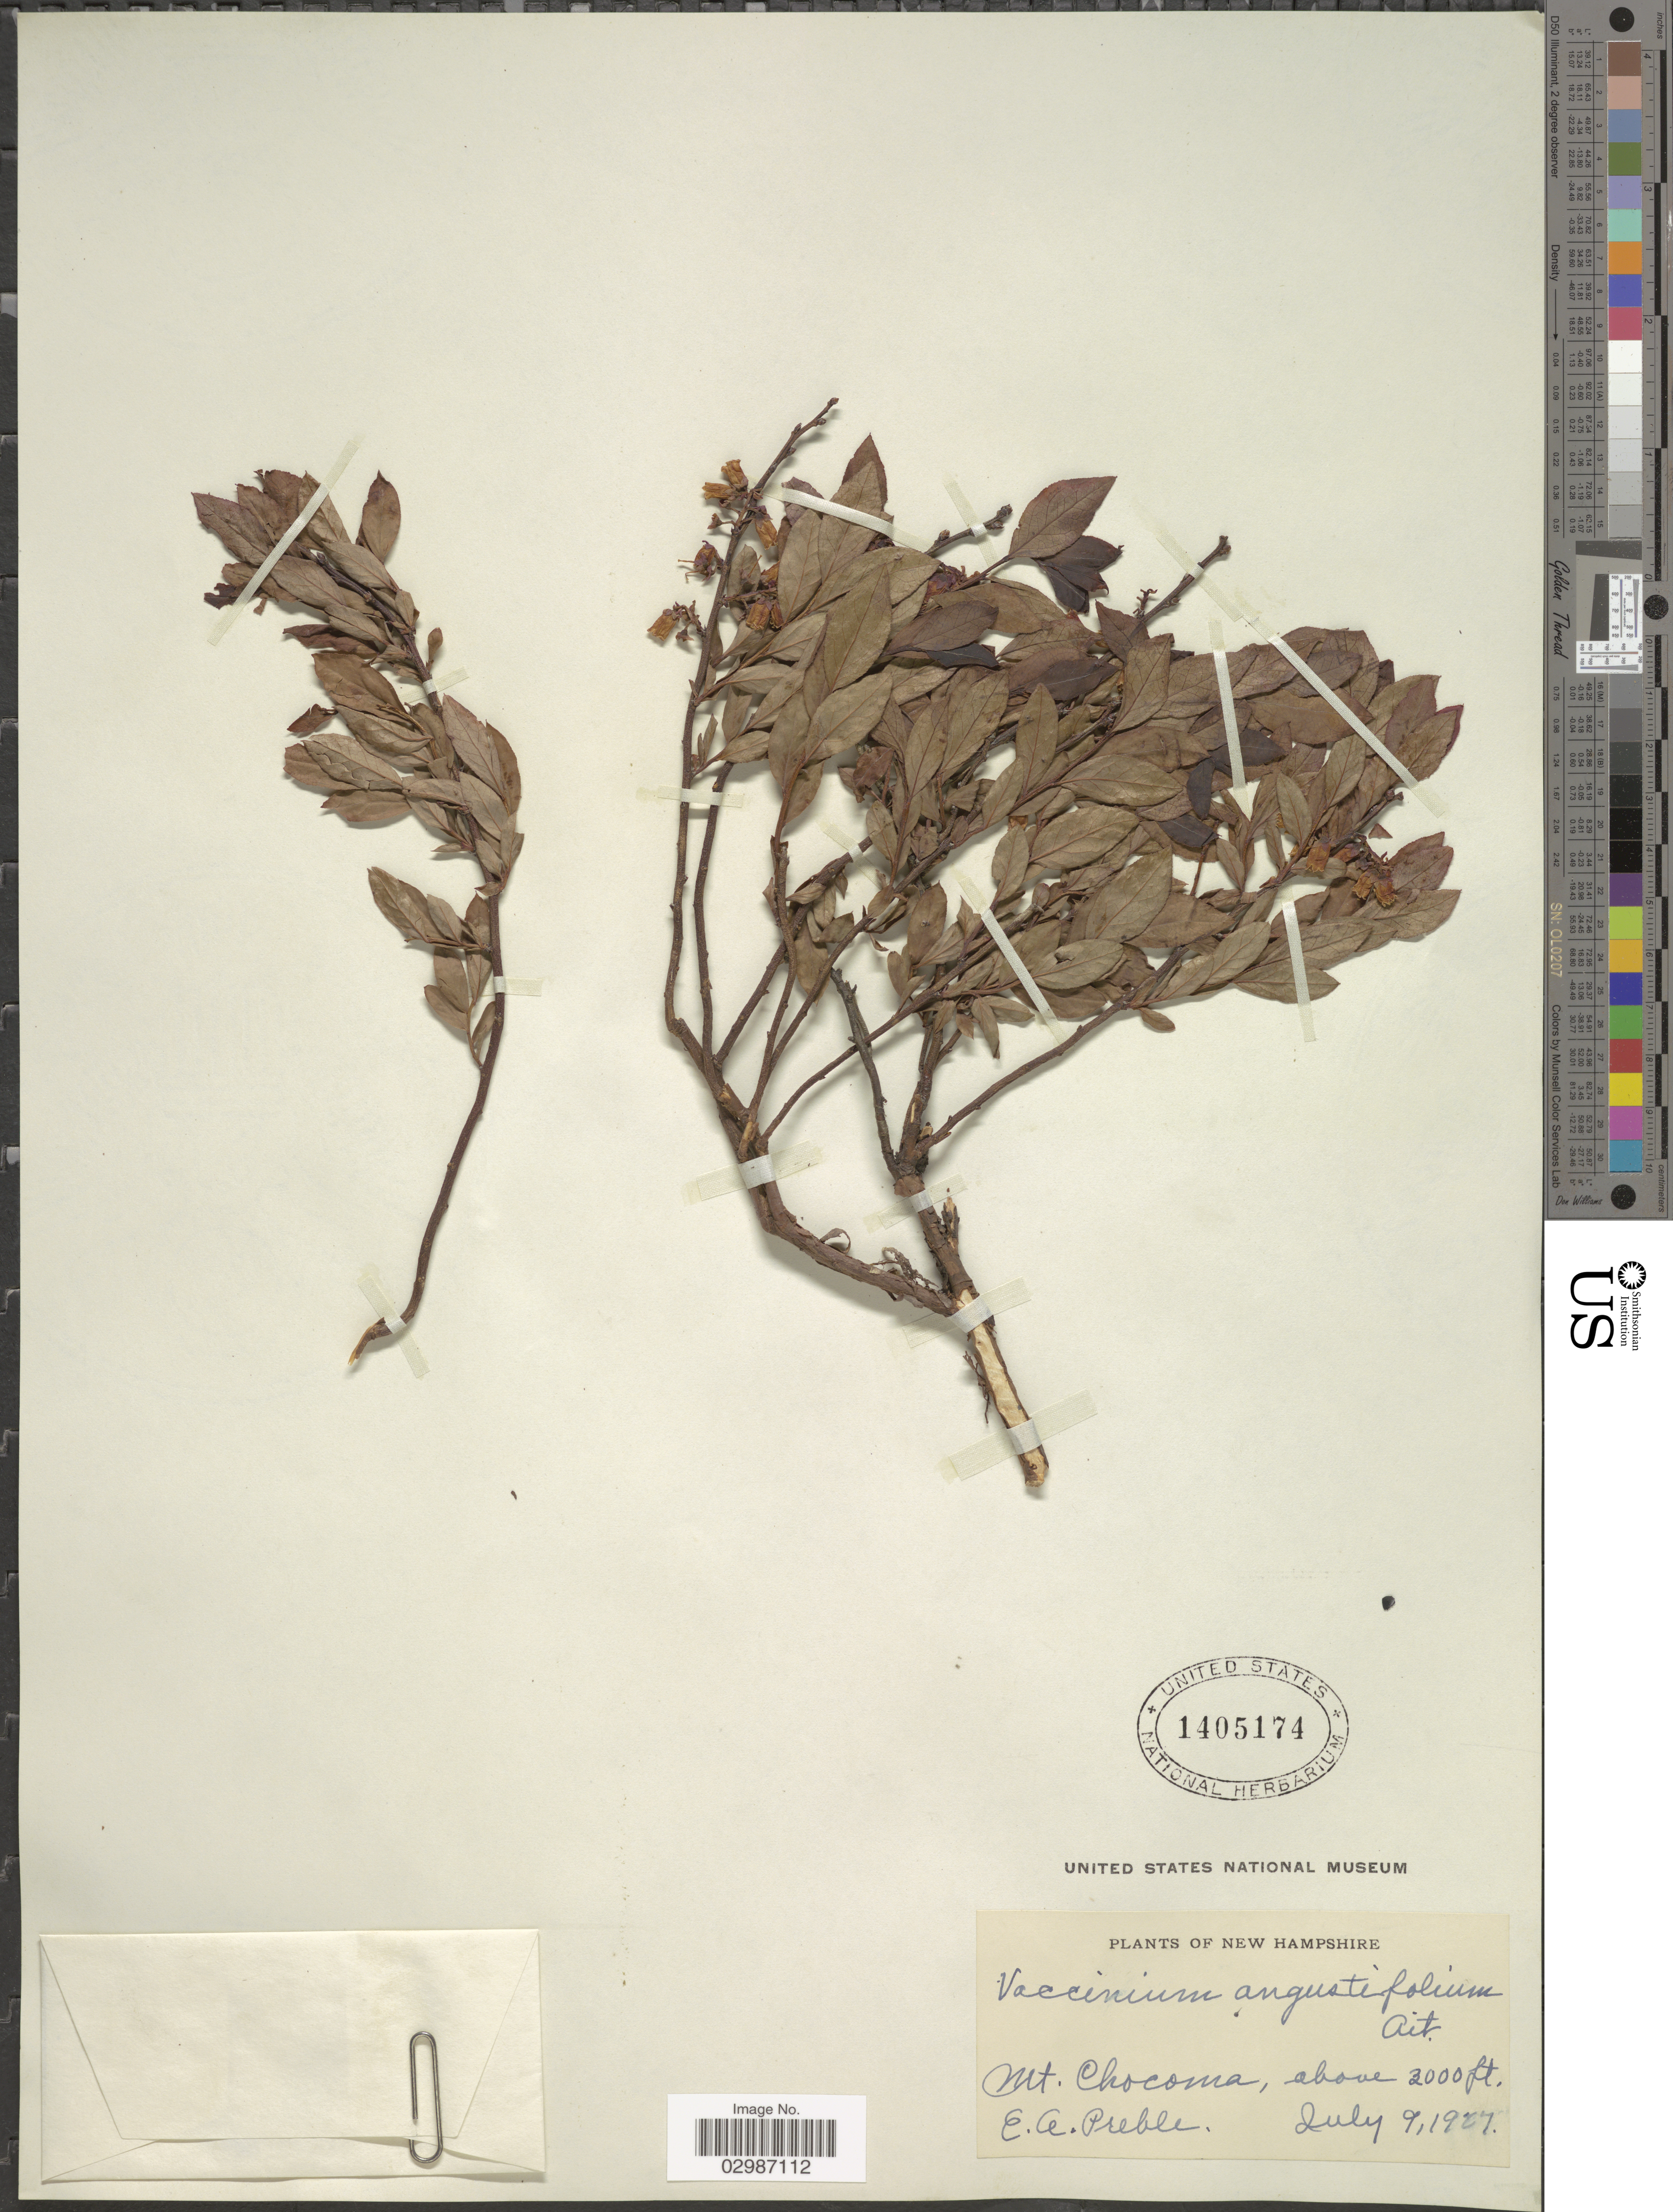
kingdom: Plantae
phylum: Tracheophyta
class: Magnoliopsida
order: Ericales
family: Ericaceae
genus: Vaccinium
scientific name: Vaccinium angustifolium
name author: Aiton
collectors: E. Preble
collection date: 1927-07-09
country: United States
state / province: New Hampshire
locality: Mt. Chocoma.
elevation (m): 914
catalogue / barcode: US 1405174